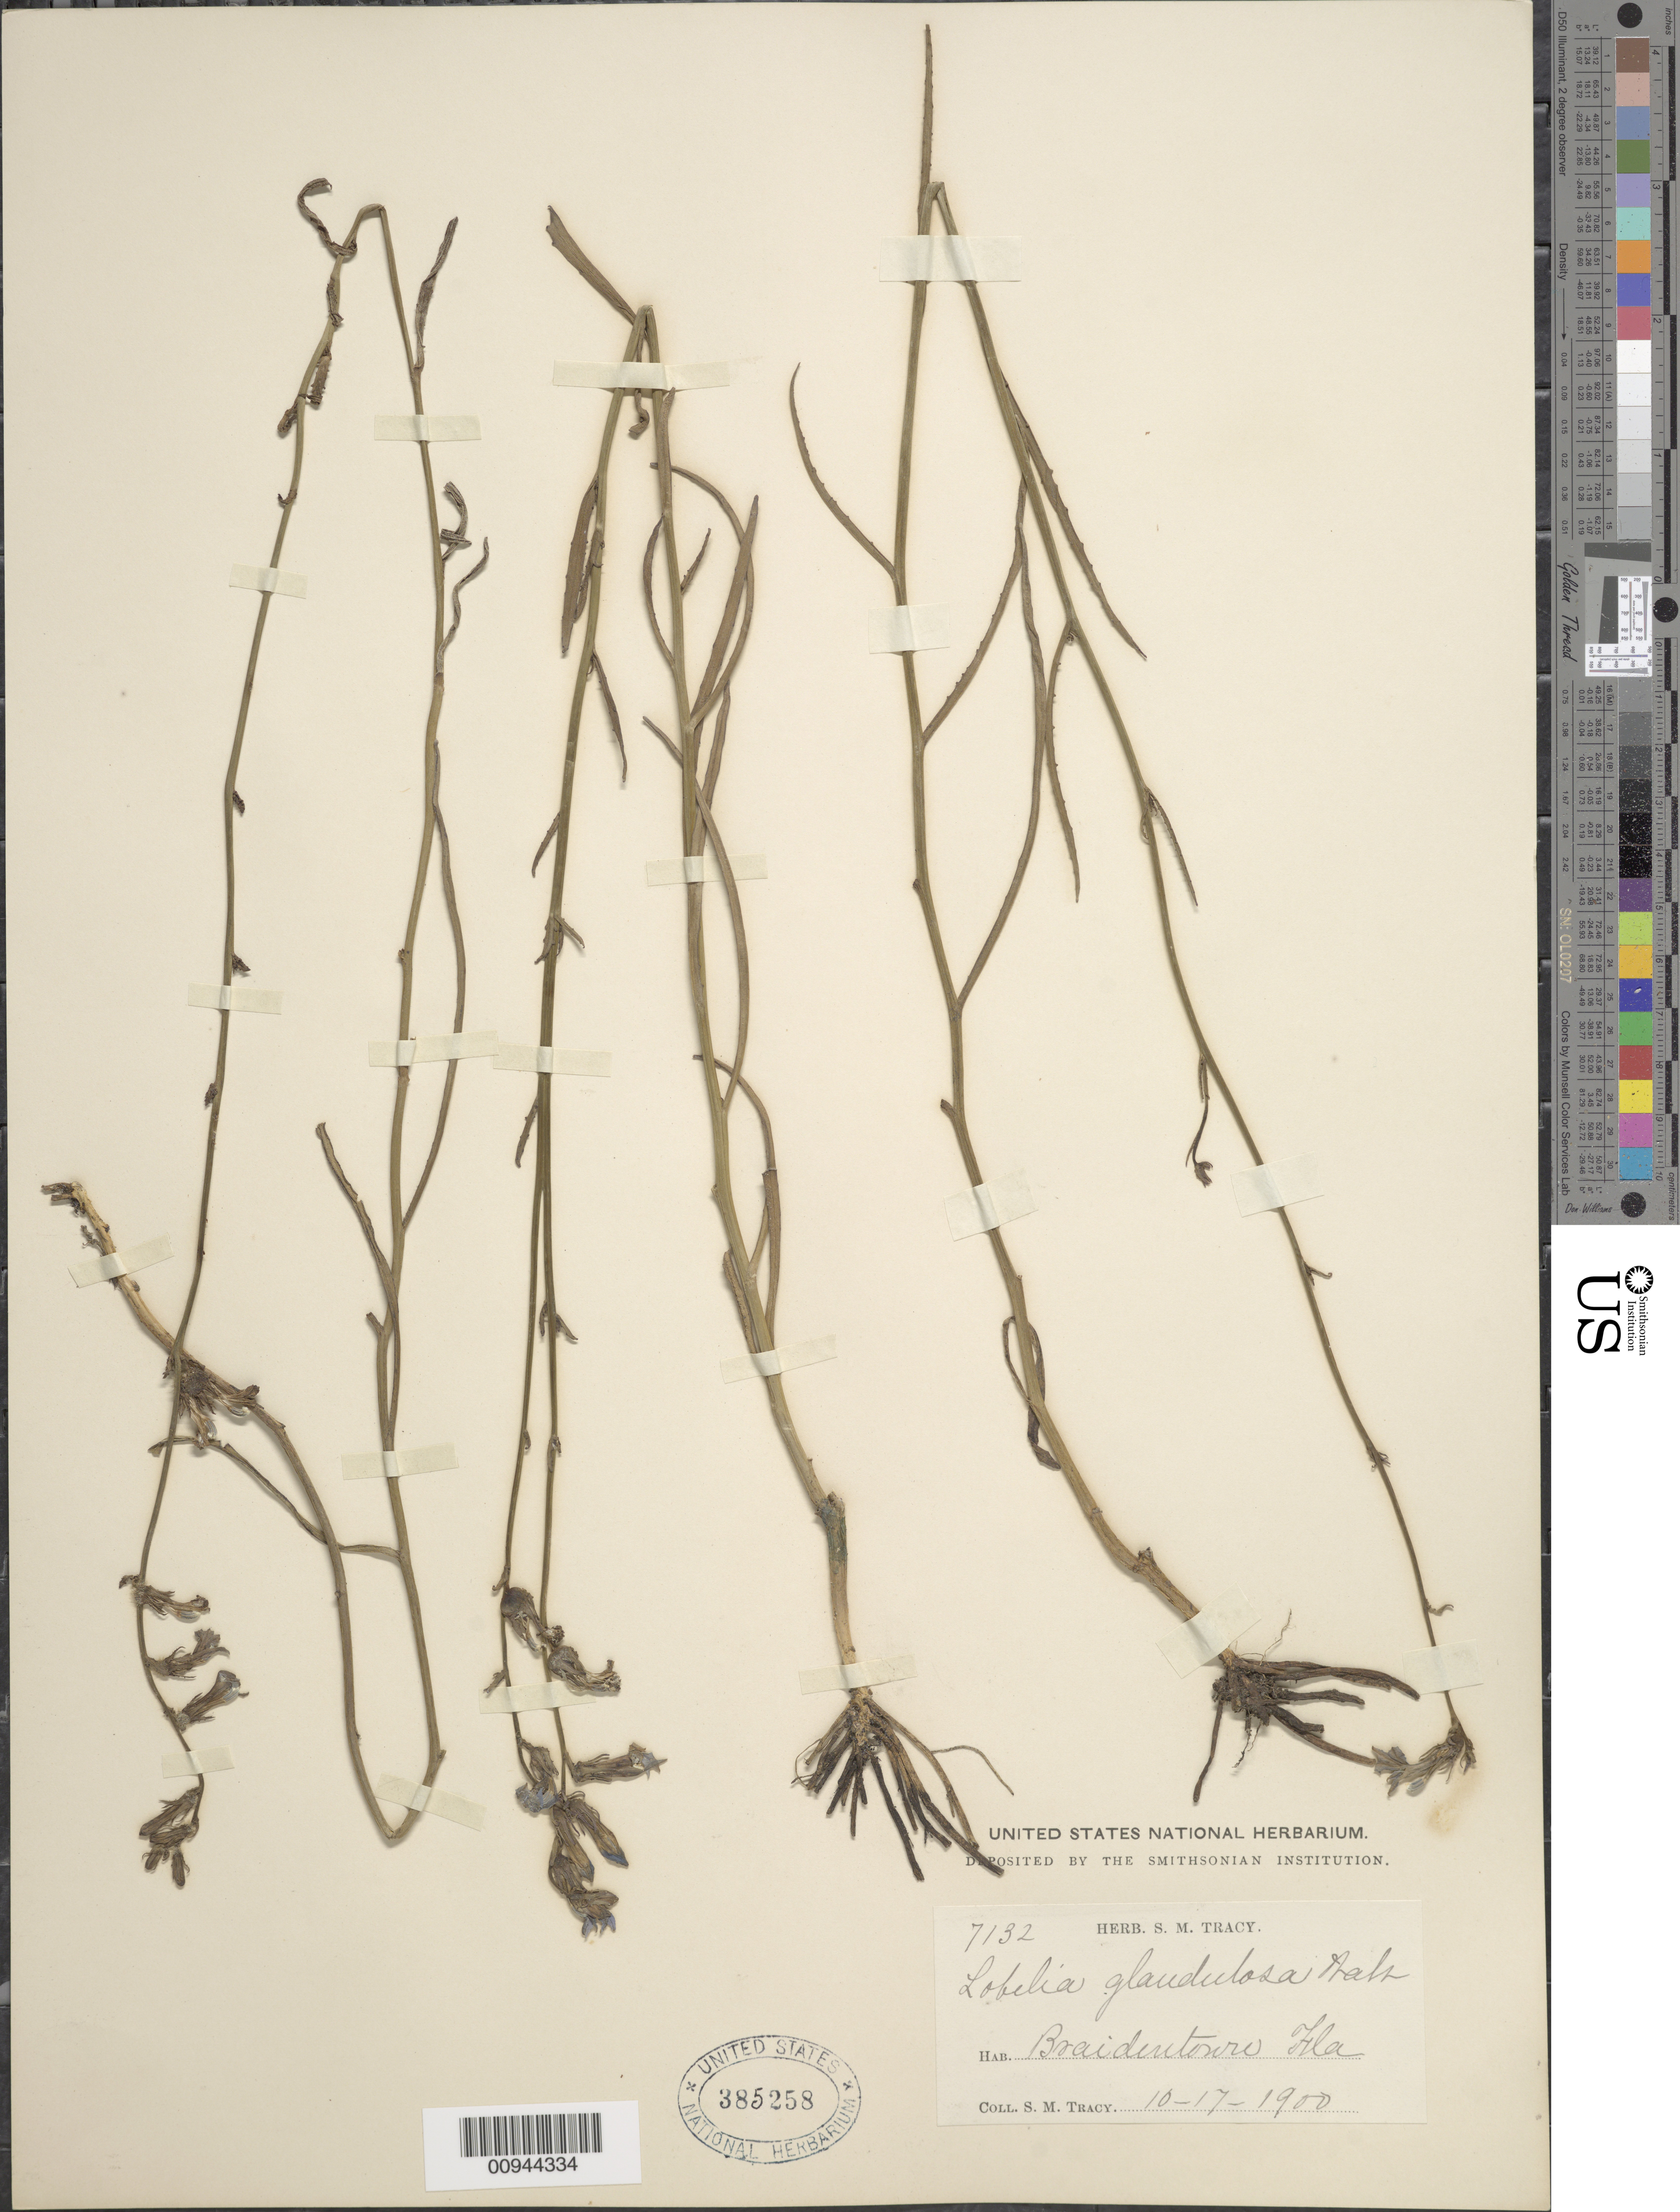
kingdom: Plantae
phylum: Tracheophyta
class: Magnoliopsida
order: Asterales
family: Campanulaceae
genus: Lobelia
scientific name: Lobelia glandulosa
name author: Walter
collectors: S. M. Tracy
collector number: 7132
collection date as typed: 17 Oct 1900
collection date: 1900-10-17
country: United States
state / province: Florida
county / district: Manatee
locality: Braidentown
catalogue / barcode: US 385258